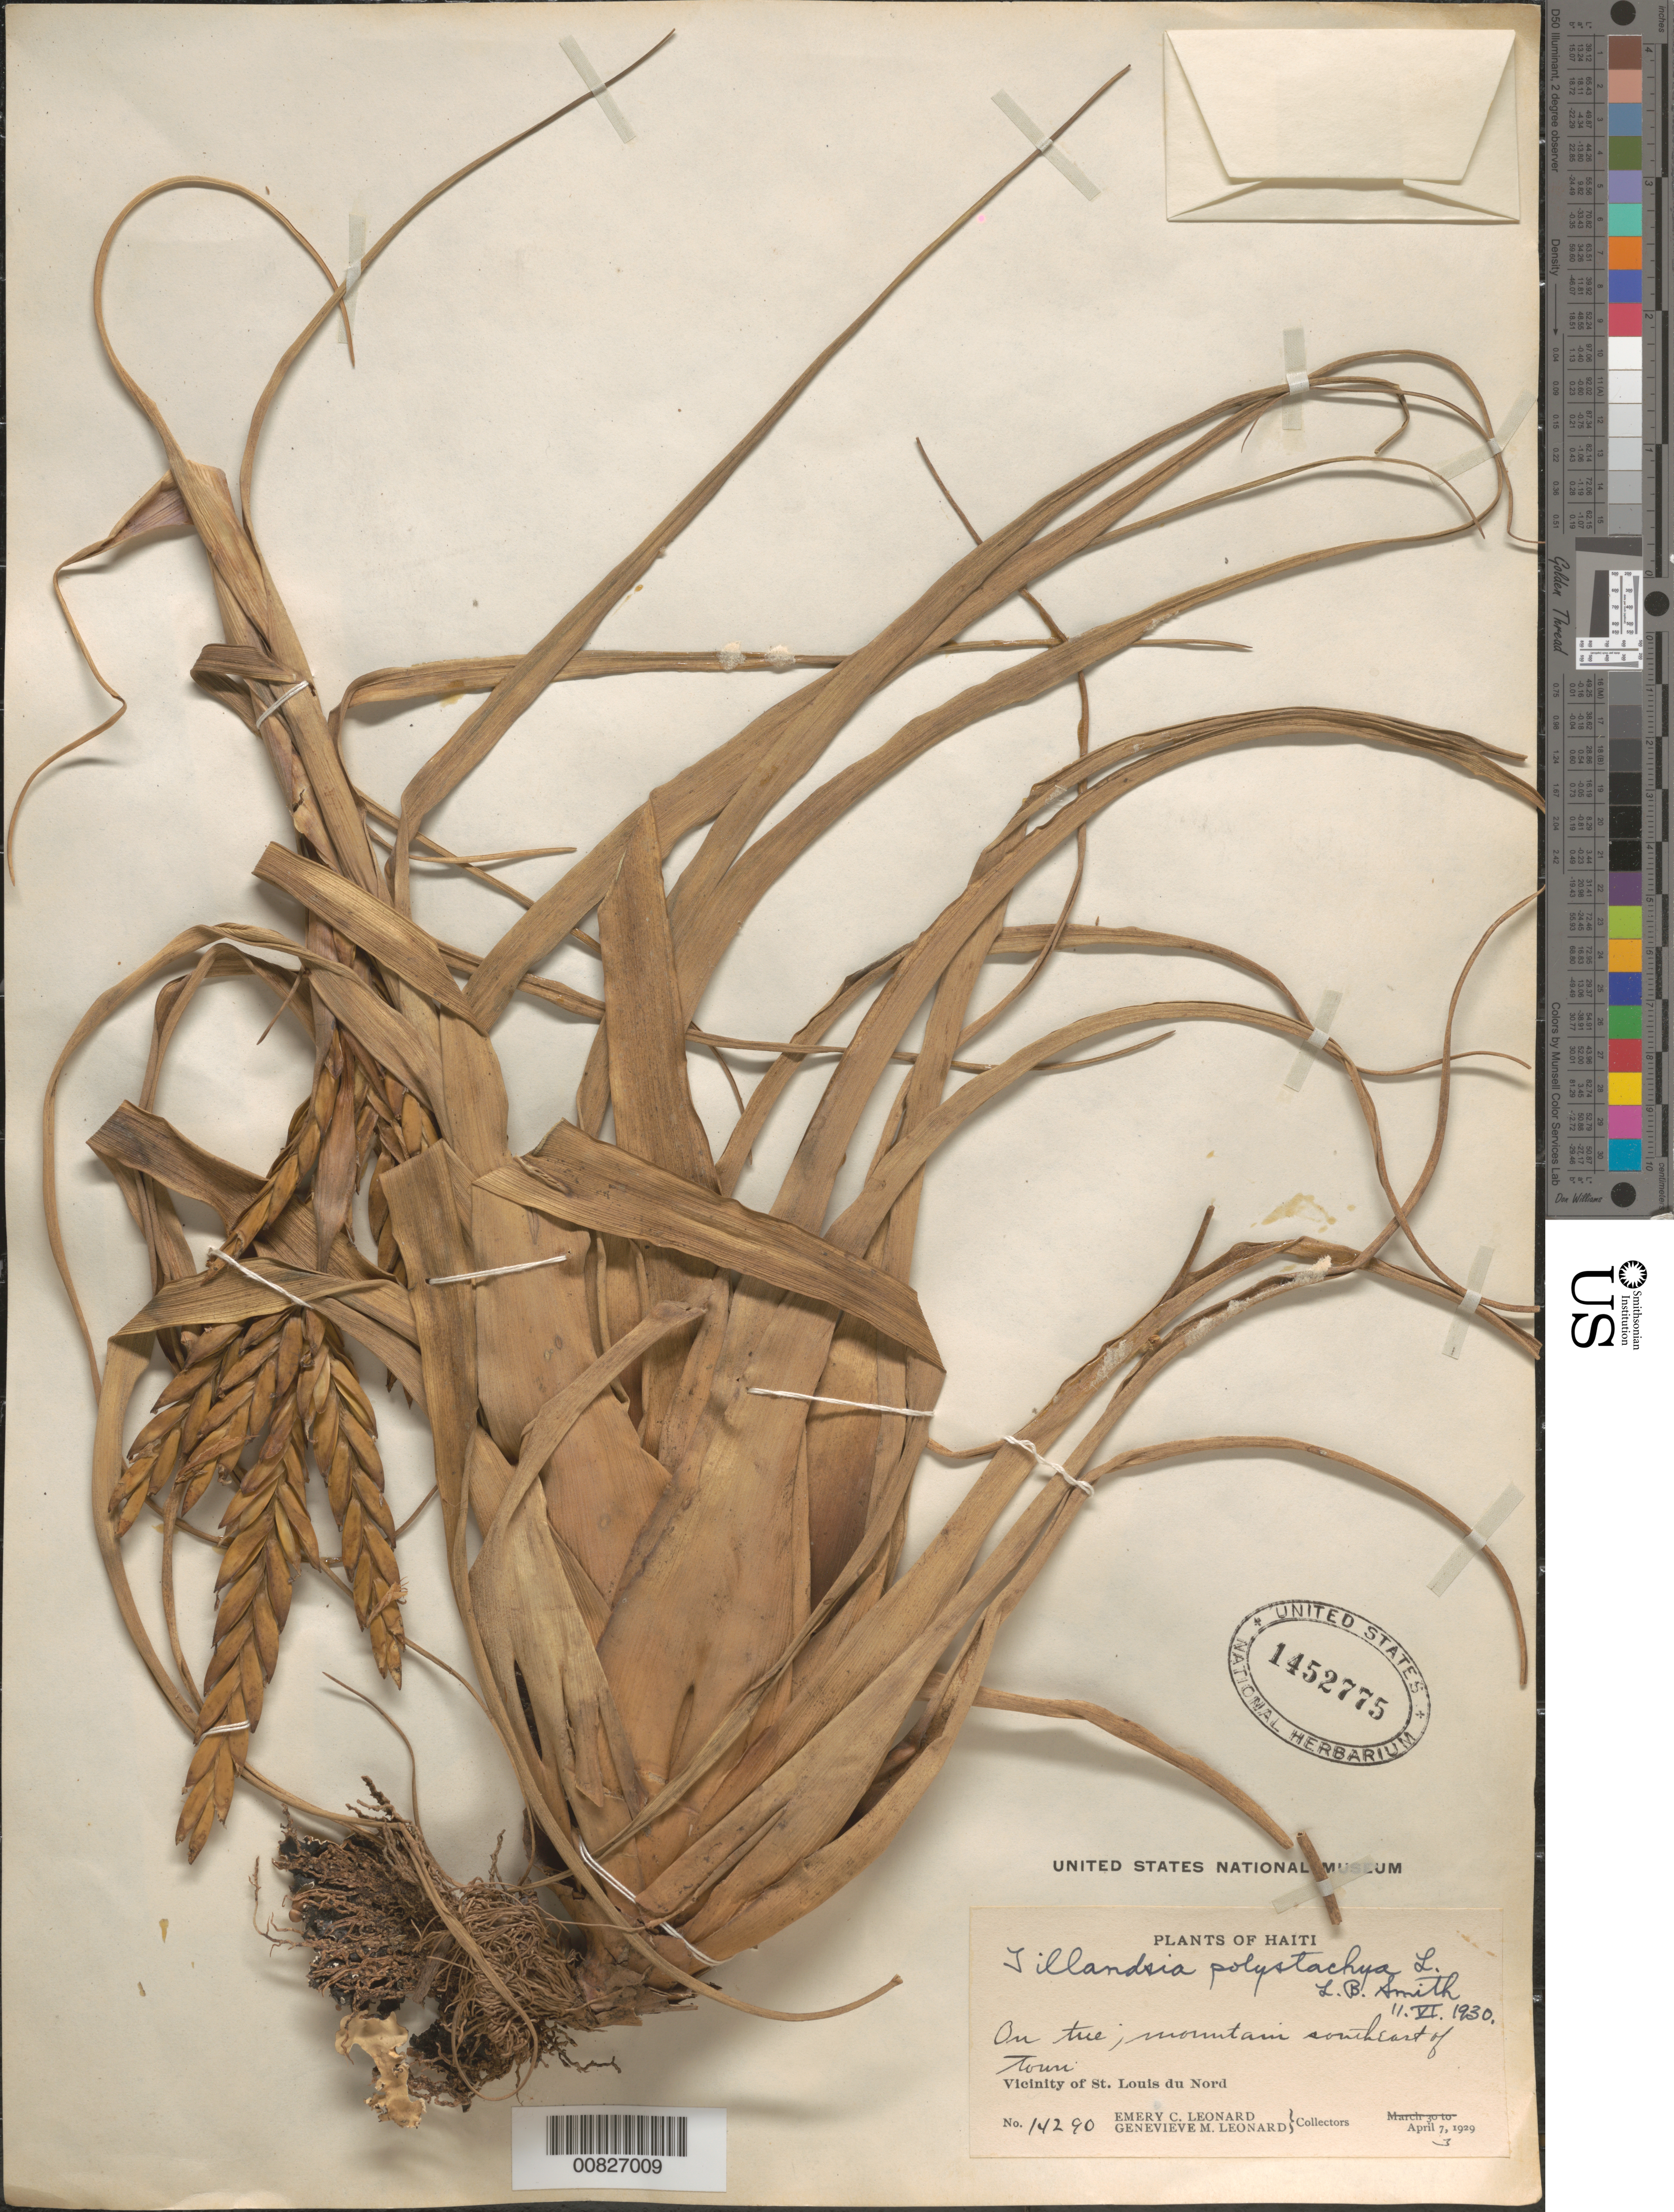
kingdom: Plantae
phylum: Tracheophyta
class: Liliopsida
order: Poales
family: Bromeliaceae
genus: Tillandsia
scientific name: Tillandsia polystachia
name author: (L.) L.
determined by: Smith, Lyman B., (US), NMNH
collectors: E. C. Leonard & G. M. Leonard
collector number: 14290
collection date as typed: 03 Apr 1929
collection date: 1929-04-03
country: Haiti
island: Hispaniola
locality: Vicinity of St. Louis du Nord. Mountain southeast of town.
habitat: On tree.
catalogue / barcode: US 1452775